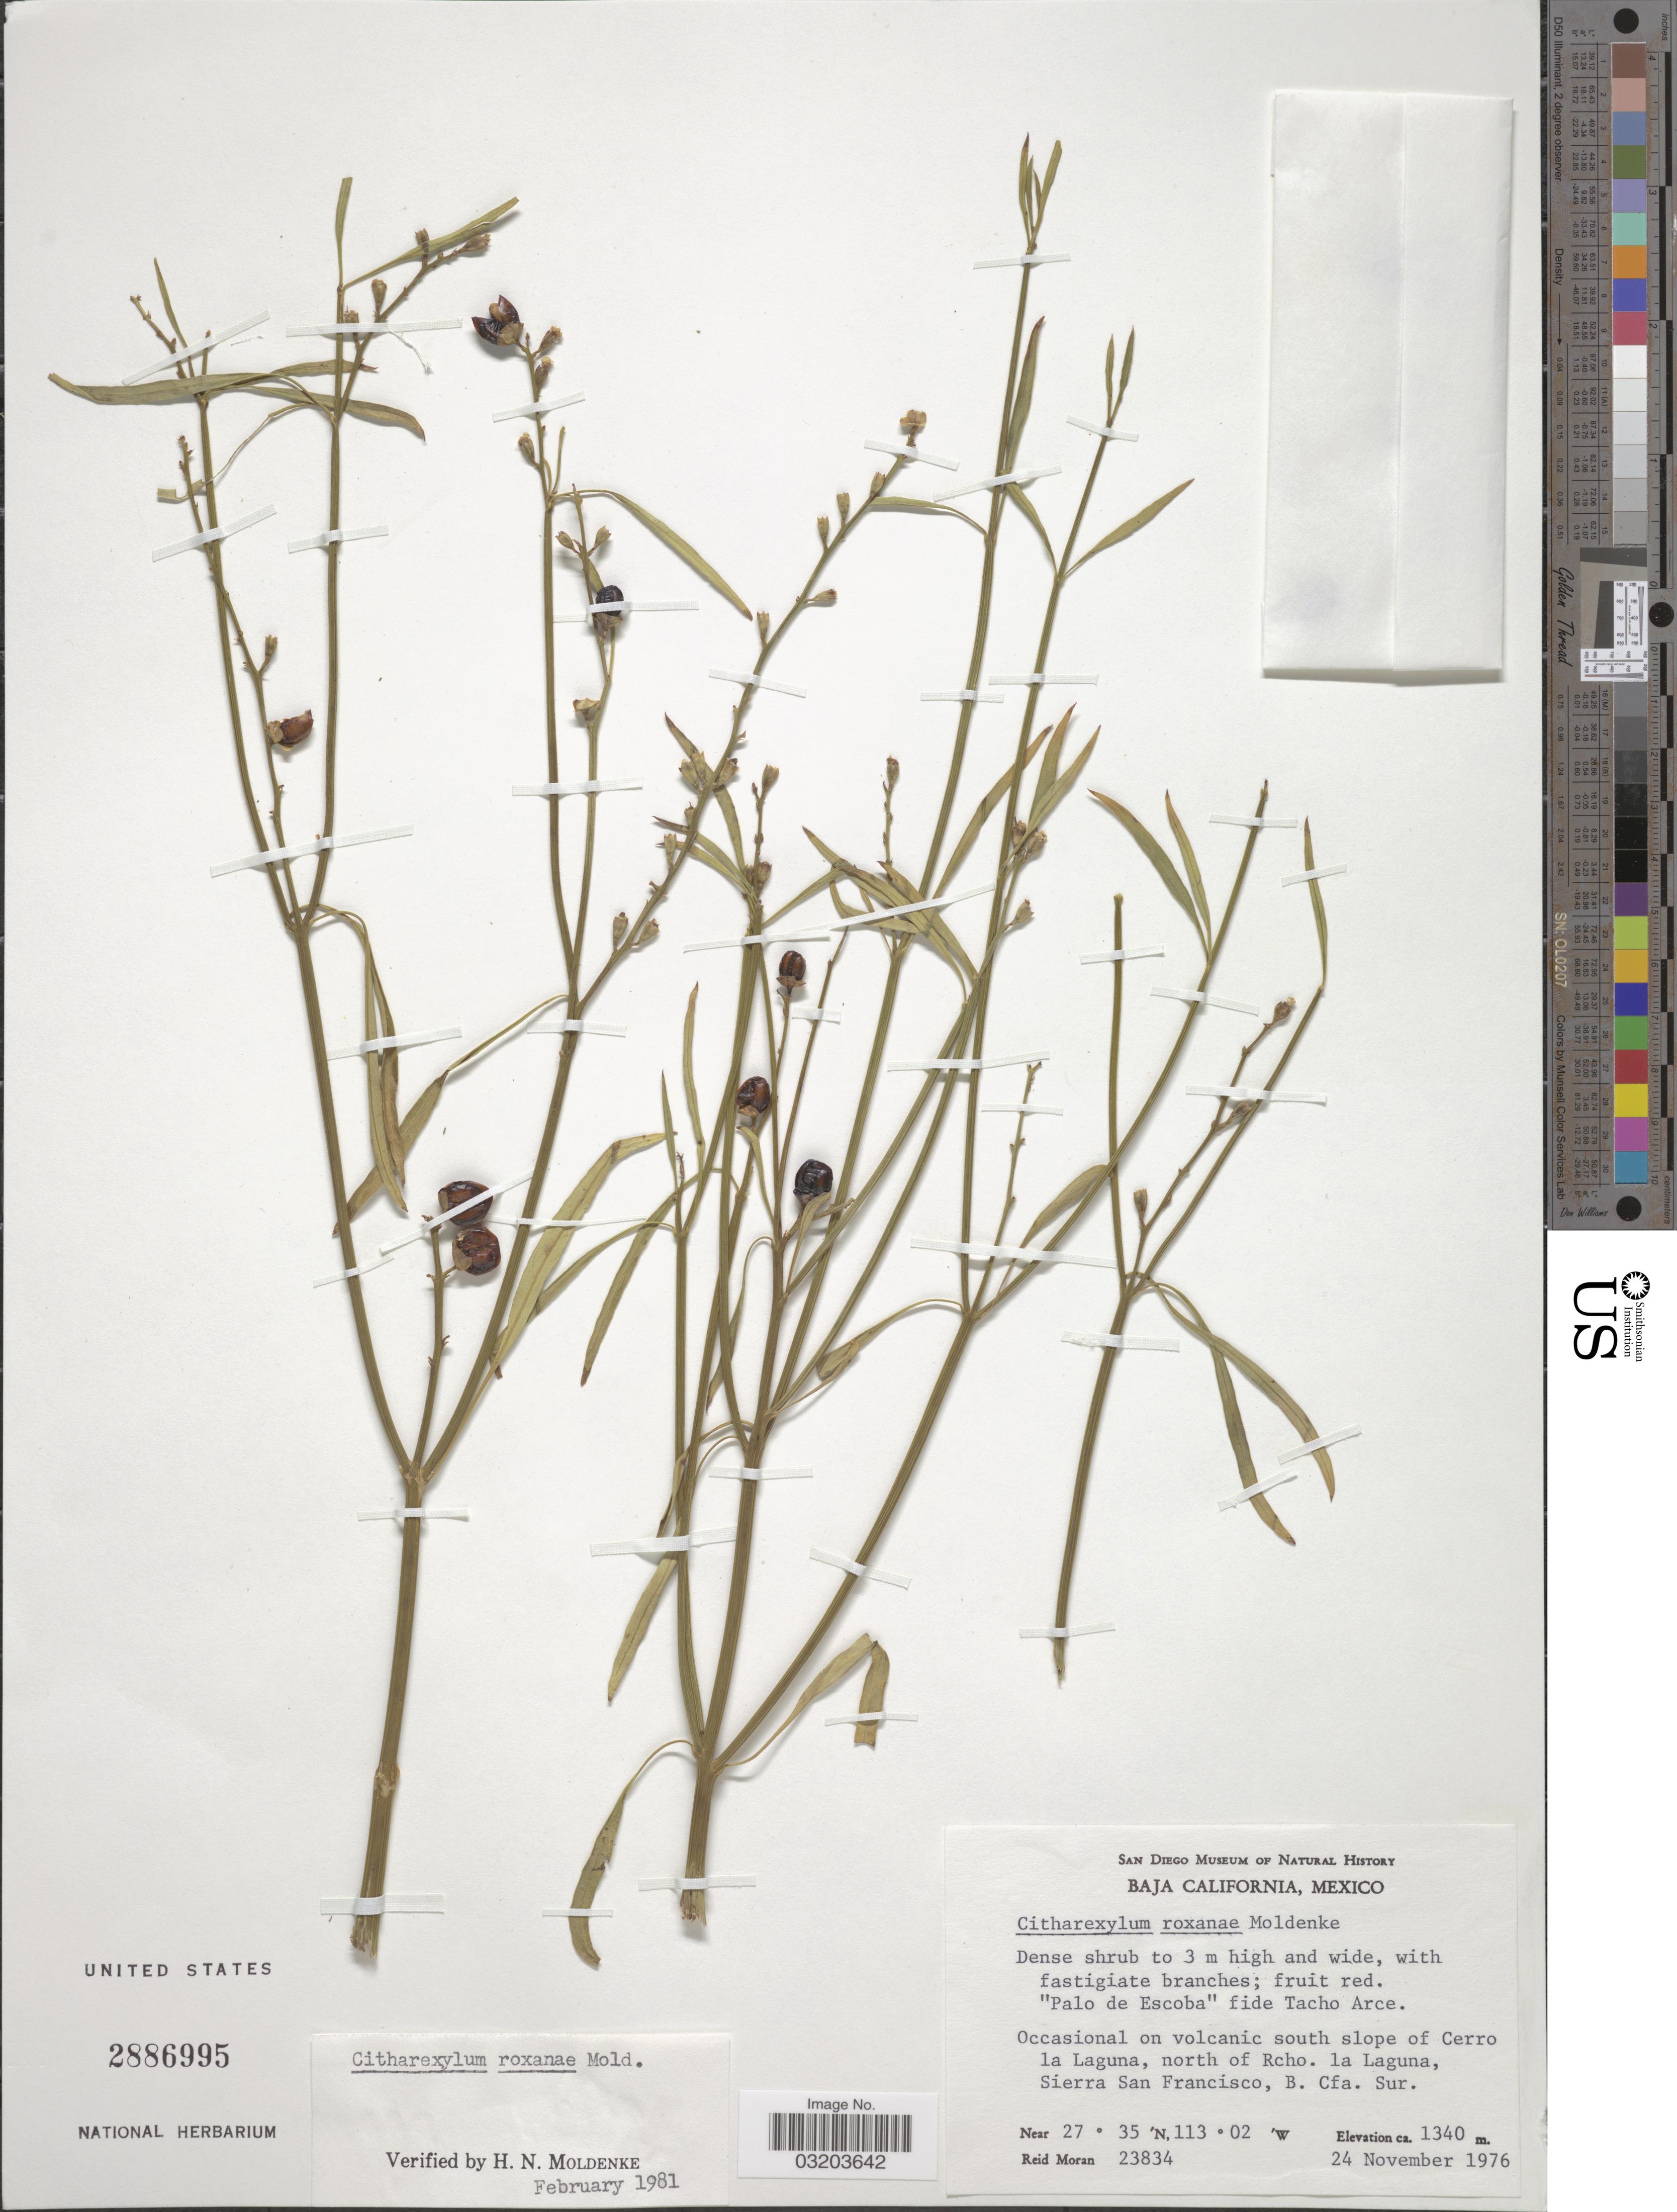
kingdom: Plantae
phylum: Tracheophyta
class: Magnoliopsida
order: Lamiales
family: Verbenaceae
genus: Citharexylum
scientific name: Citharexylum roxanae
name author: Moldenke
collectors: R. V. Moran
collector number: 23834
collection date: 1976-11-24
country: Mexico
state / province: Baja California Sur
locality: Occasional on volcanic south slope of Cerro la Laguna, north of Rcho. La Laguna, Sierra San Francisco, B. Cfa. Sur.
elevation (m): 1340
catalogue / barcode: US 2886995